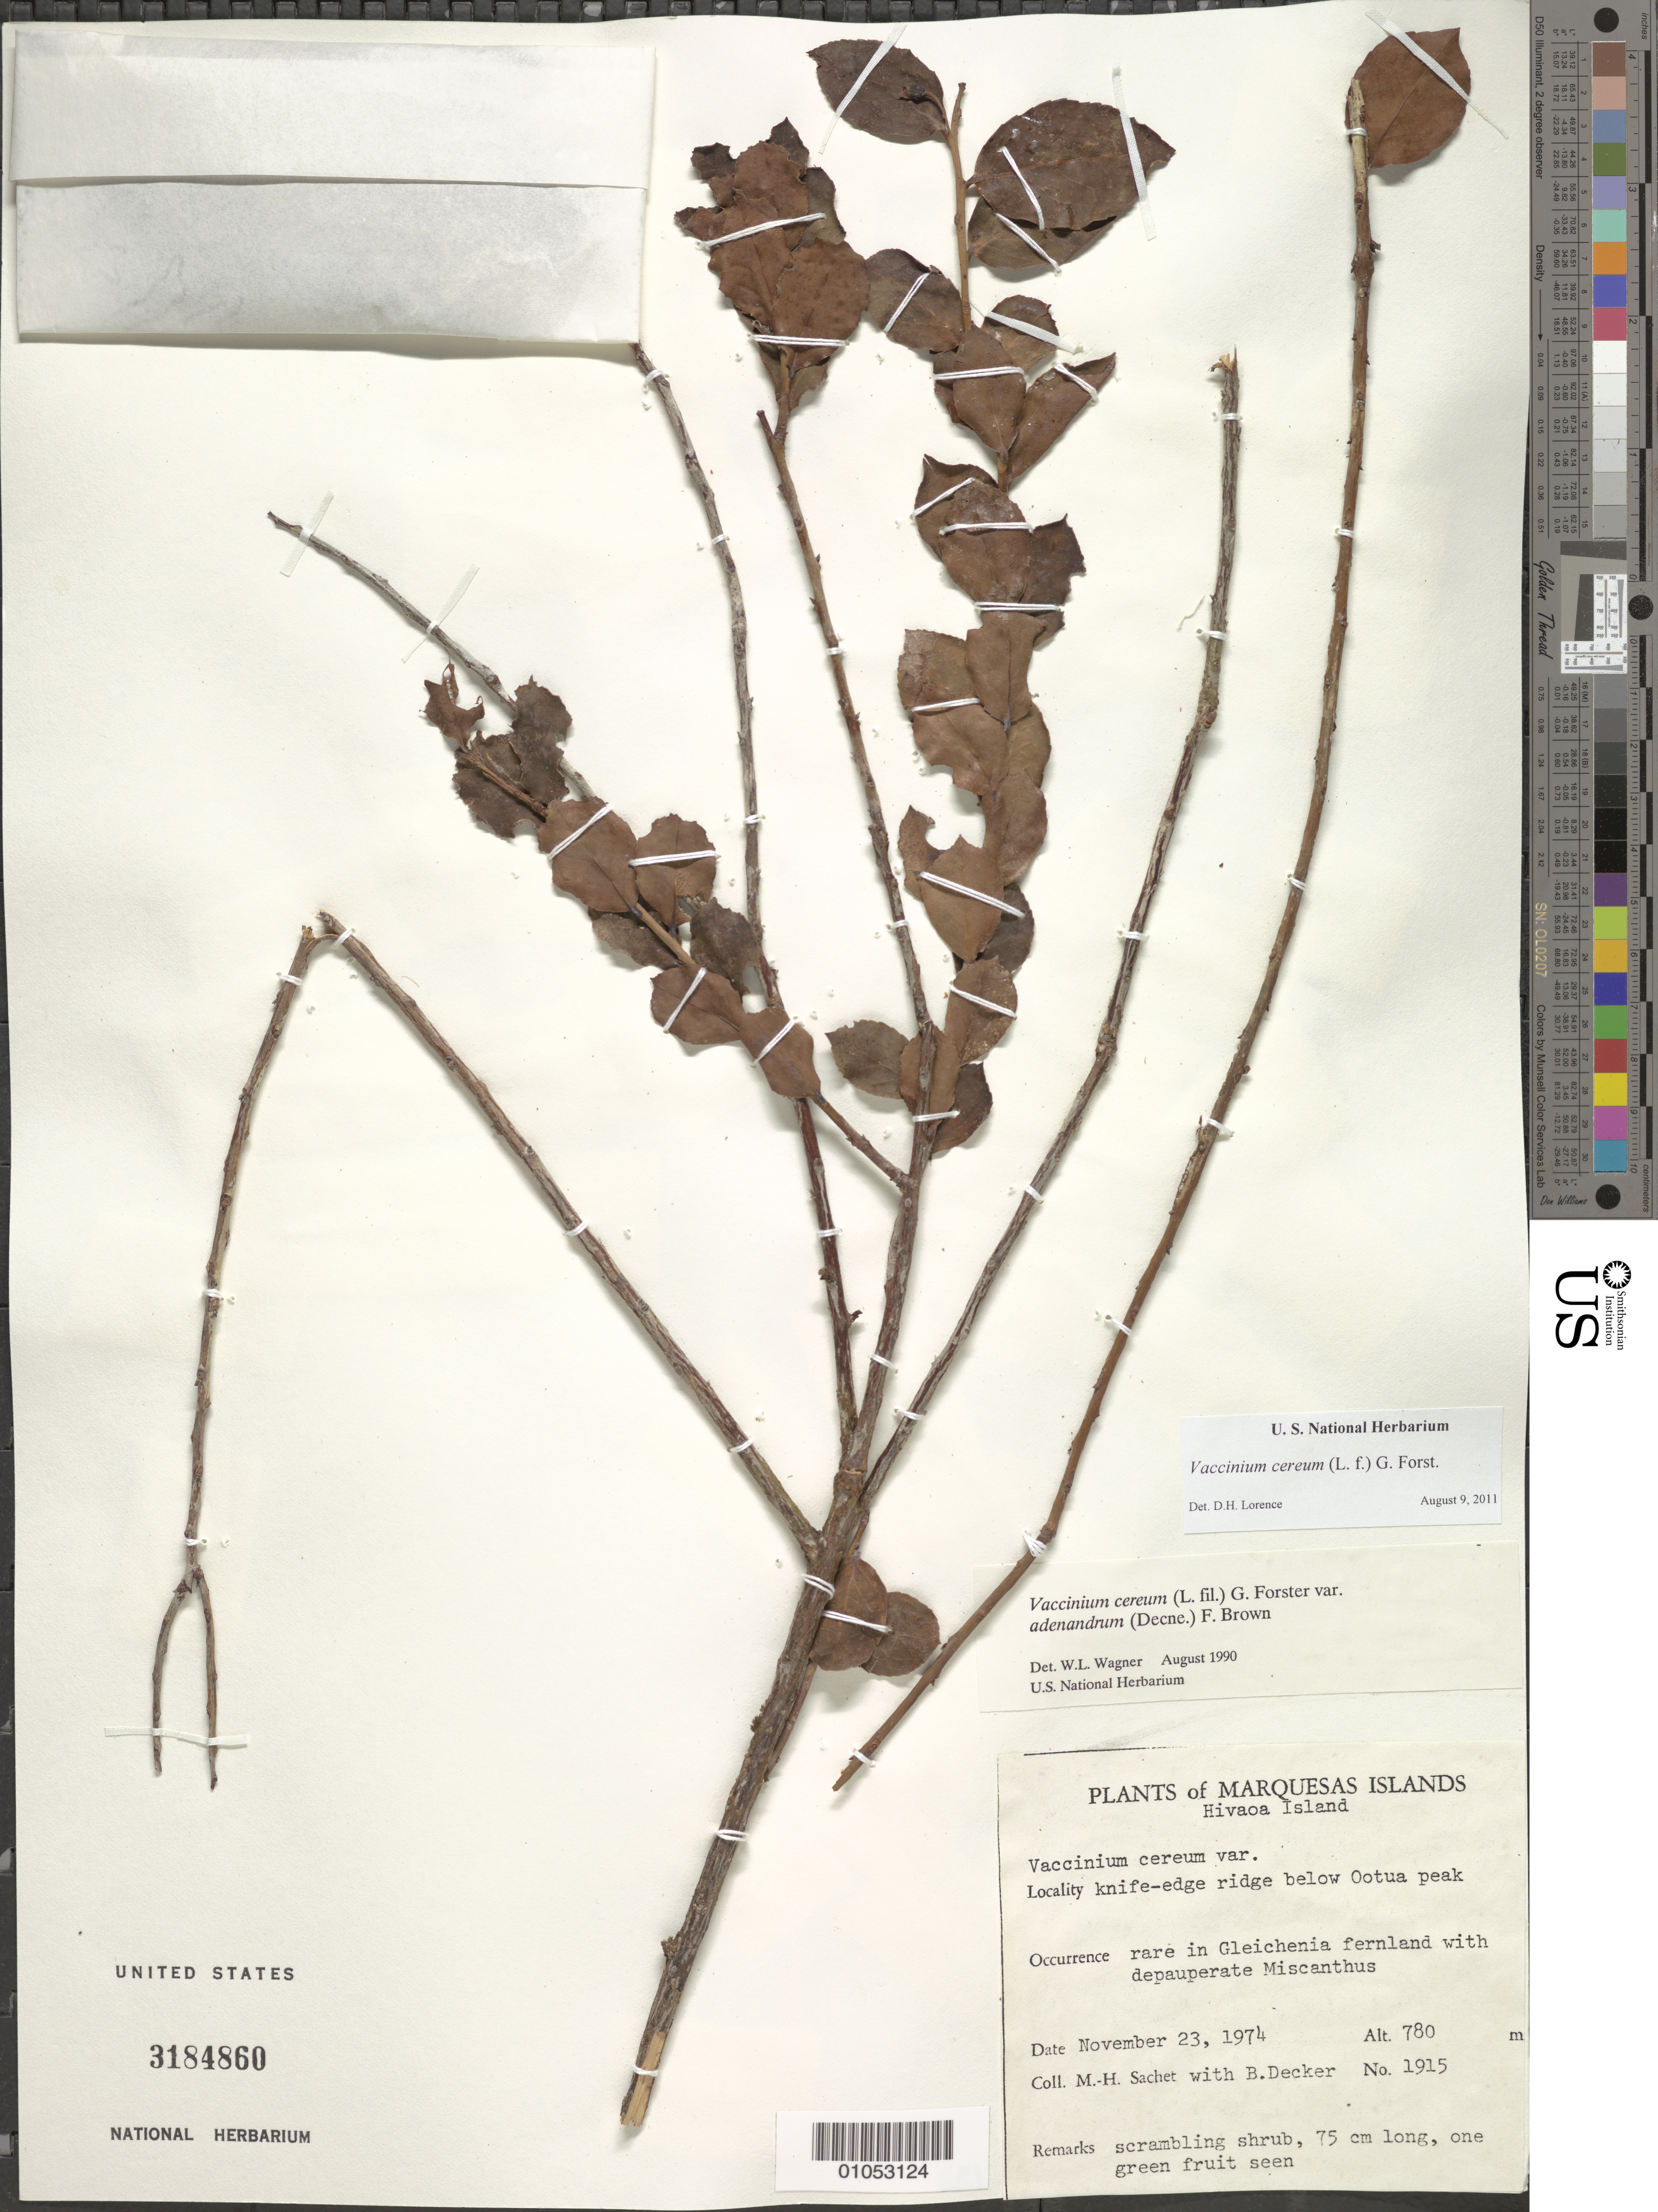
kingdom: Plantae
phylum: Tracheophyta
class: Magnoliopsida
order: Ericales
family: Ericaceae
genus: Vaccinium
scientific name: Vaccinium cereum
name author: (L. f.) G. Forst.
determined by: Lorence, David H., (PTBG), National Tropical Botanical Garden (UNITED STATES)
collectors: M.-H. Sachet & B. G. Decker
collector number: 1915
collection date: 1974-11-23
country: French Polynesia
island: Hiva Oa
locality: knife ridge below Ootua peak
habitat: In Gleichenia fernland and depauperate Miscanthus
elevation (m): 780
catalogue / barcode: US 3184860